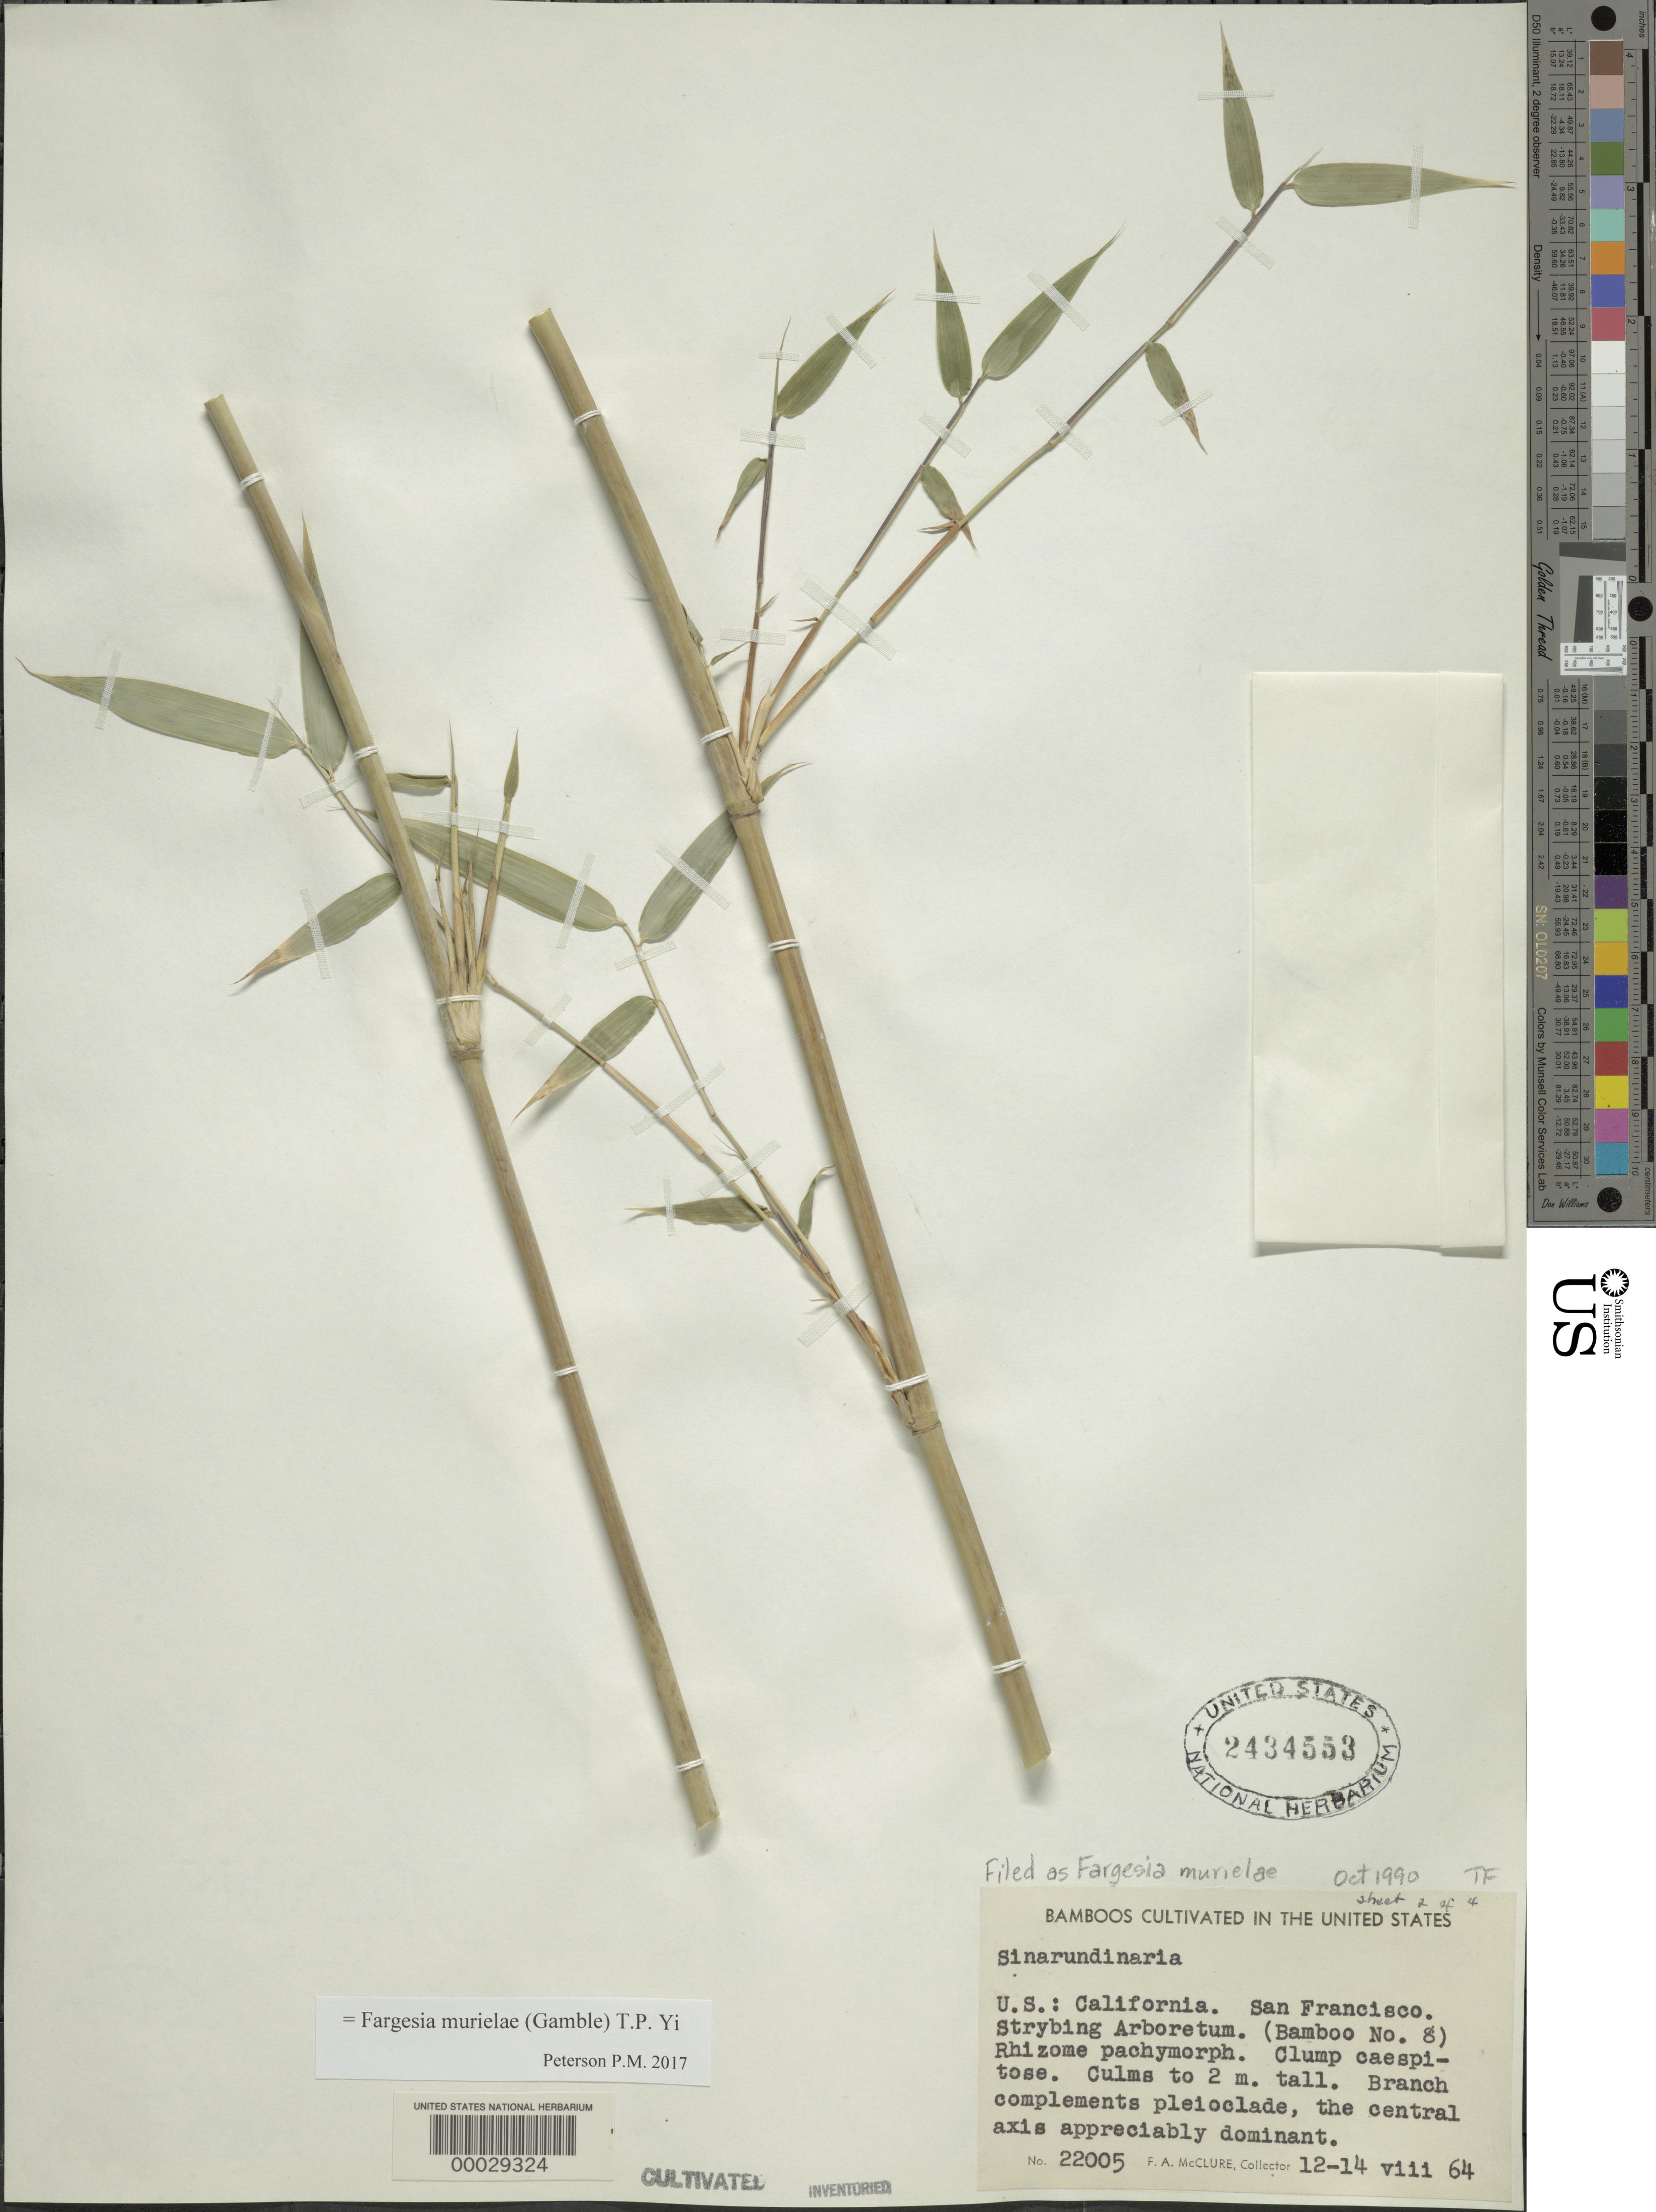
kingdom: Plantae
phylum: Tracheophyta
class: Liliopsida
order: Poales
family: Poaceae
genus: Fargesia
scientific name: Fargesia murielae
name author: (Gamble) T.P. Yi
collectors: F. A. McClure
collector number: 22005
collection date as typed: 12 Aug 1964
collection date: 1964-08-12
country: United States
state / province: California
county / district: San Francisco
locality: San francisco, strybing arboretum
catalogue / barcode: US 2434553